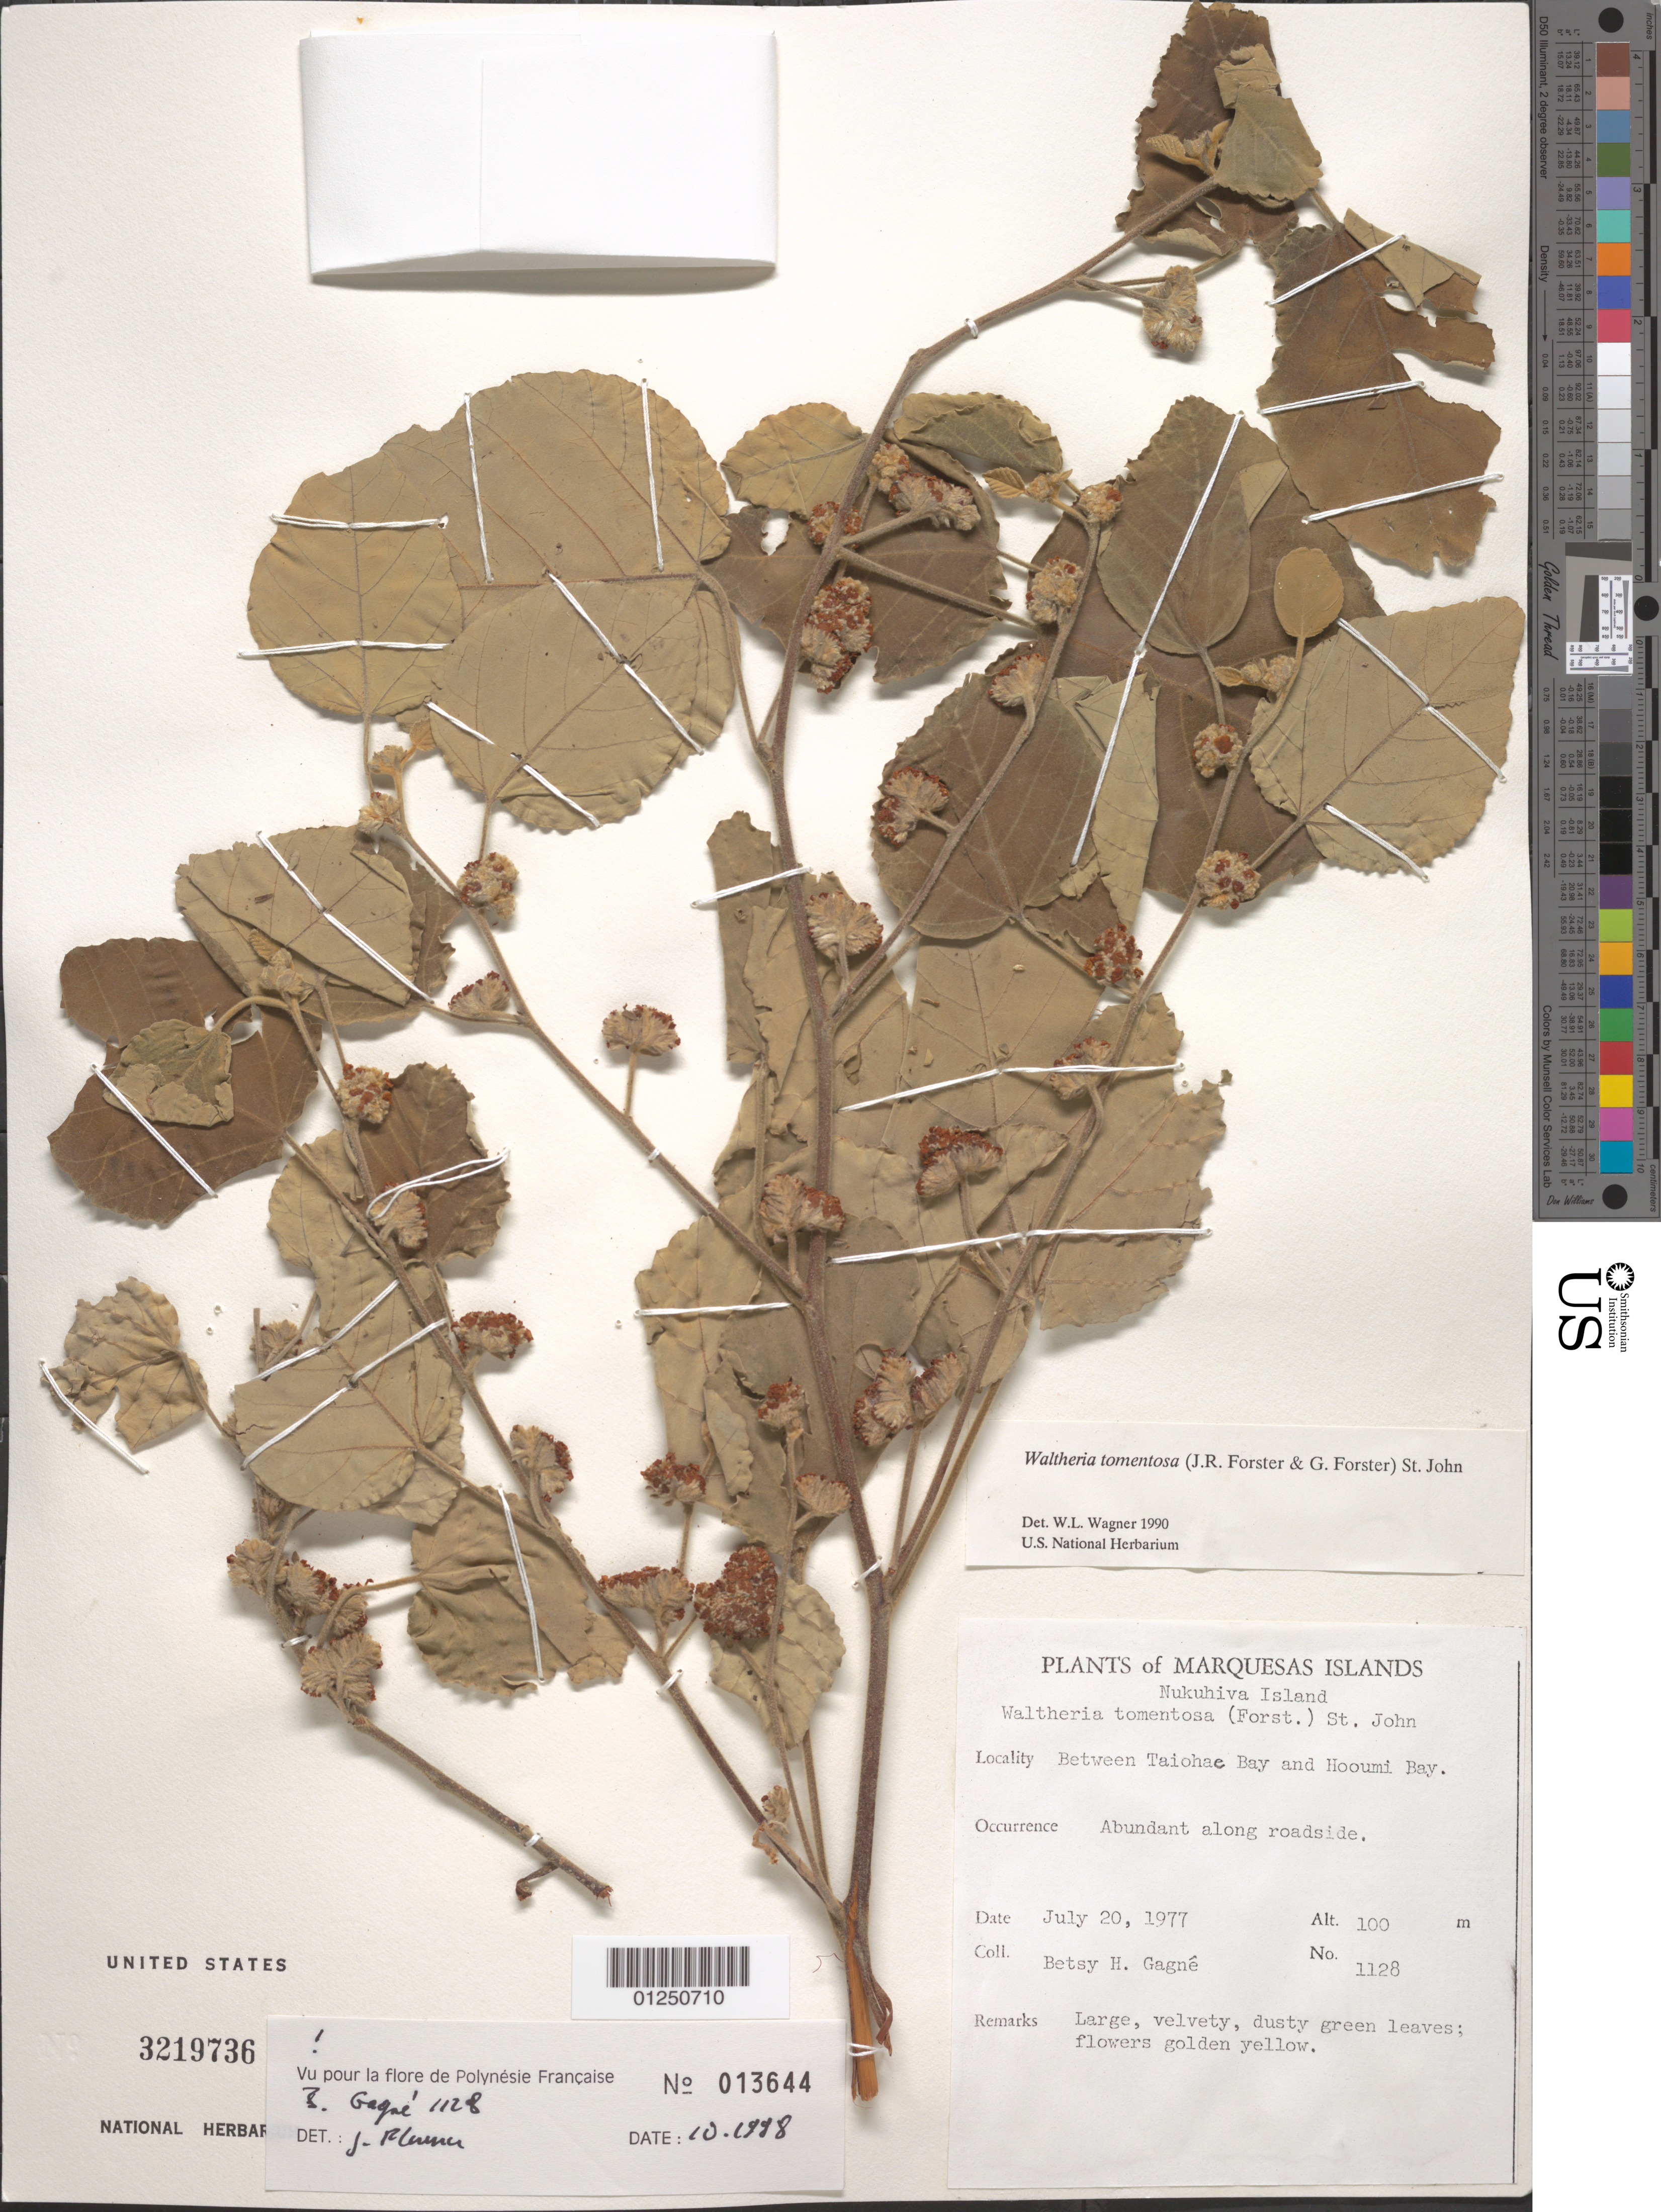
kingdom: Plantae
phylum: Tracheophyta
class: Magnoliopsida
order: Malvales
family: Malvaceae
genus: Waltheria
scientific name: Waltheria tomentosa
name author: (J.R. Forst. & G. Forst.) H. St. John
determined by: Wagner, W. L., (BOT), Smithsonian Institution - National Museum of Natural History (UNITED STATES)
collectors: B. H. Gagné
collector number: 1128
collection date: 1977-07-20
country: French Polynesia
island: Nuku Hiva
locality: between Taiohae Bay and Hooumi Bay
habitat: Abundant along roadside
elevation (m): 100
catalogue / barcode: US 3219736